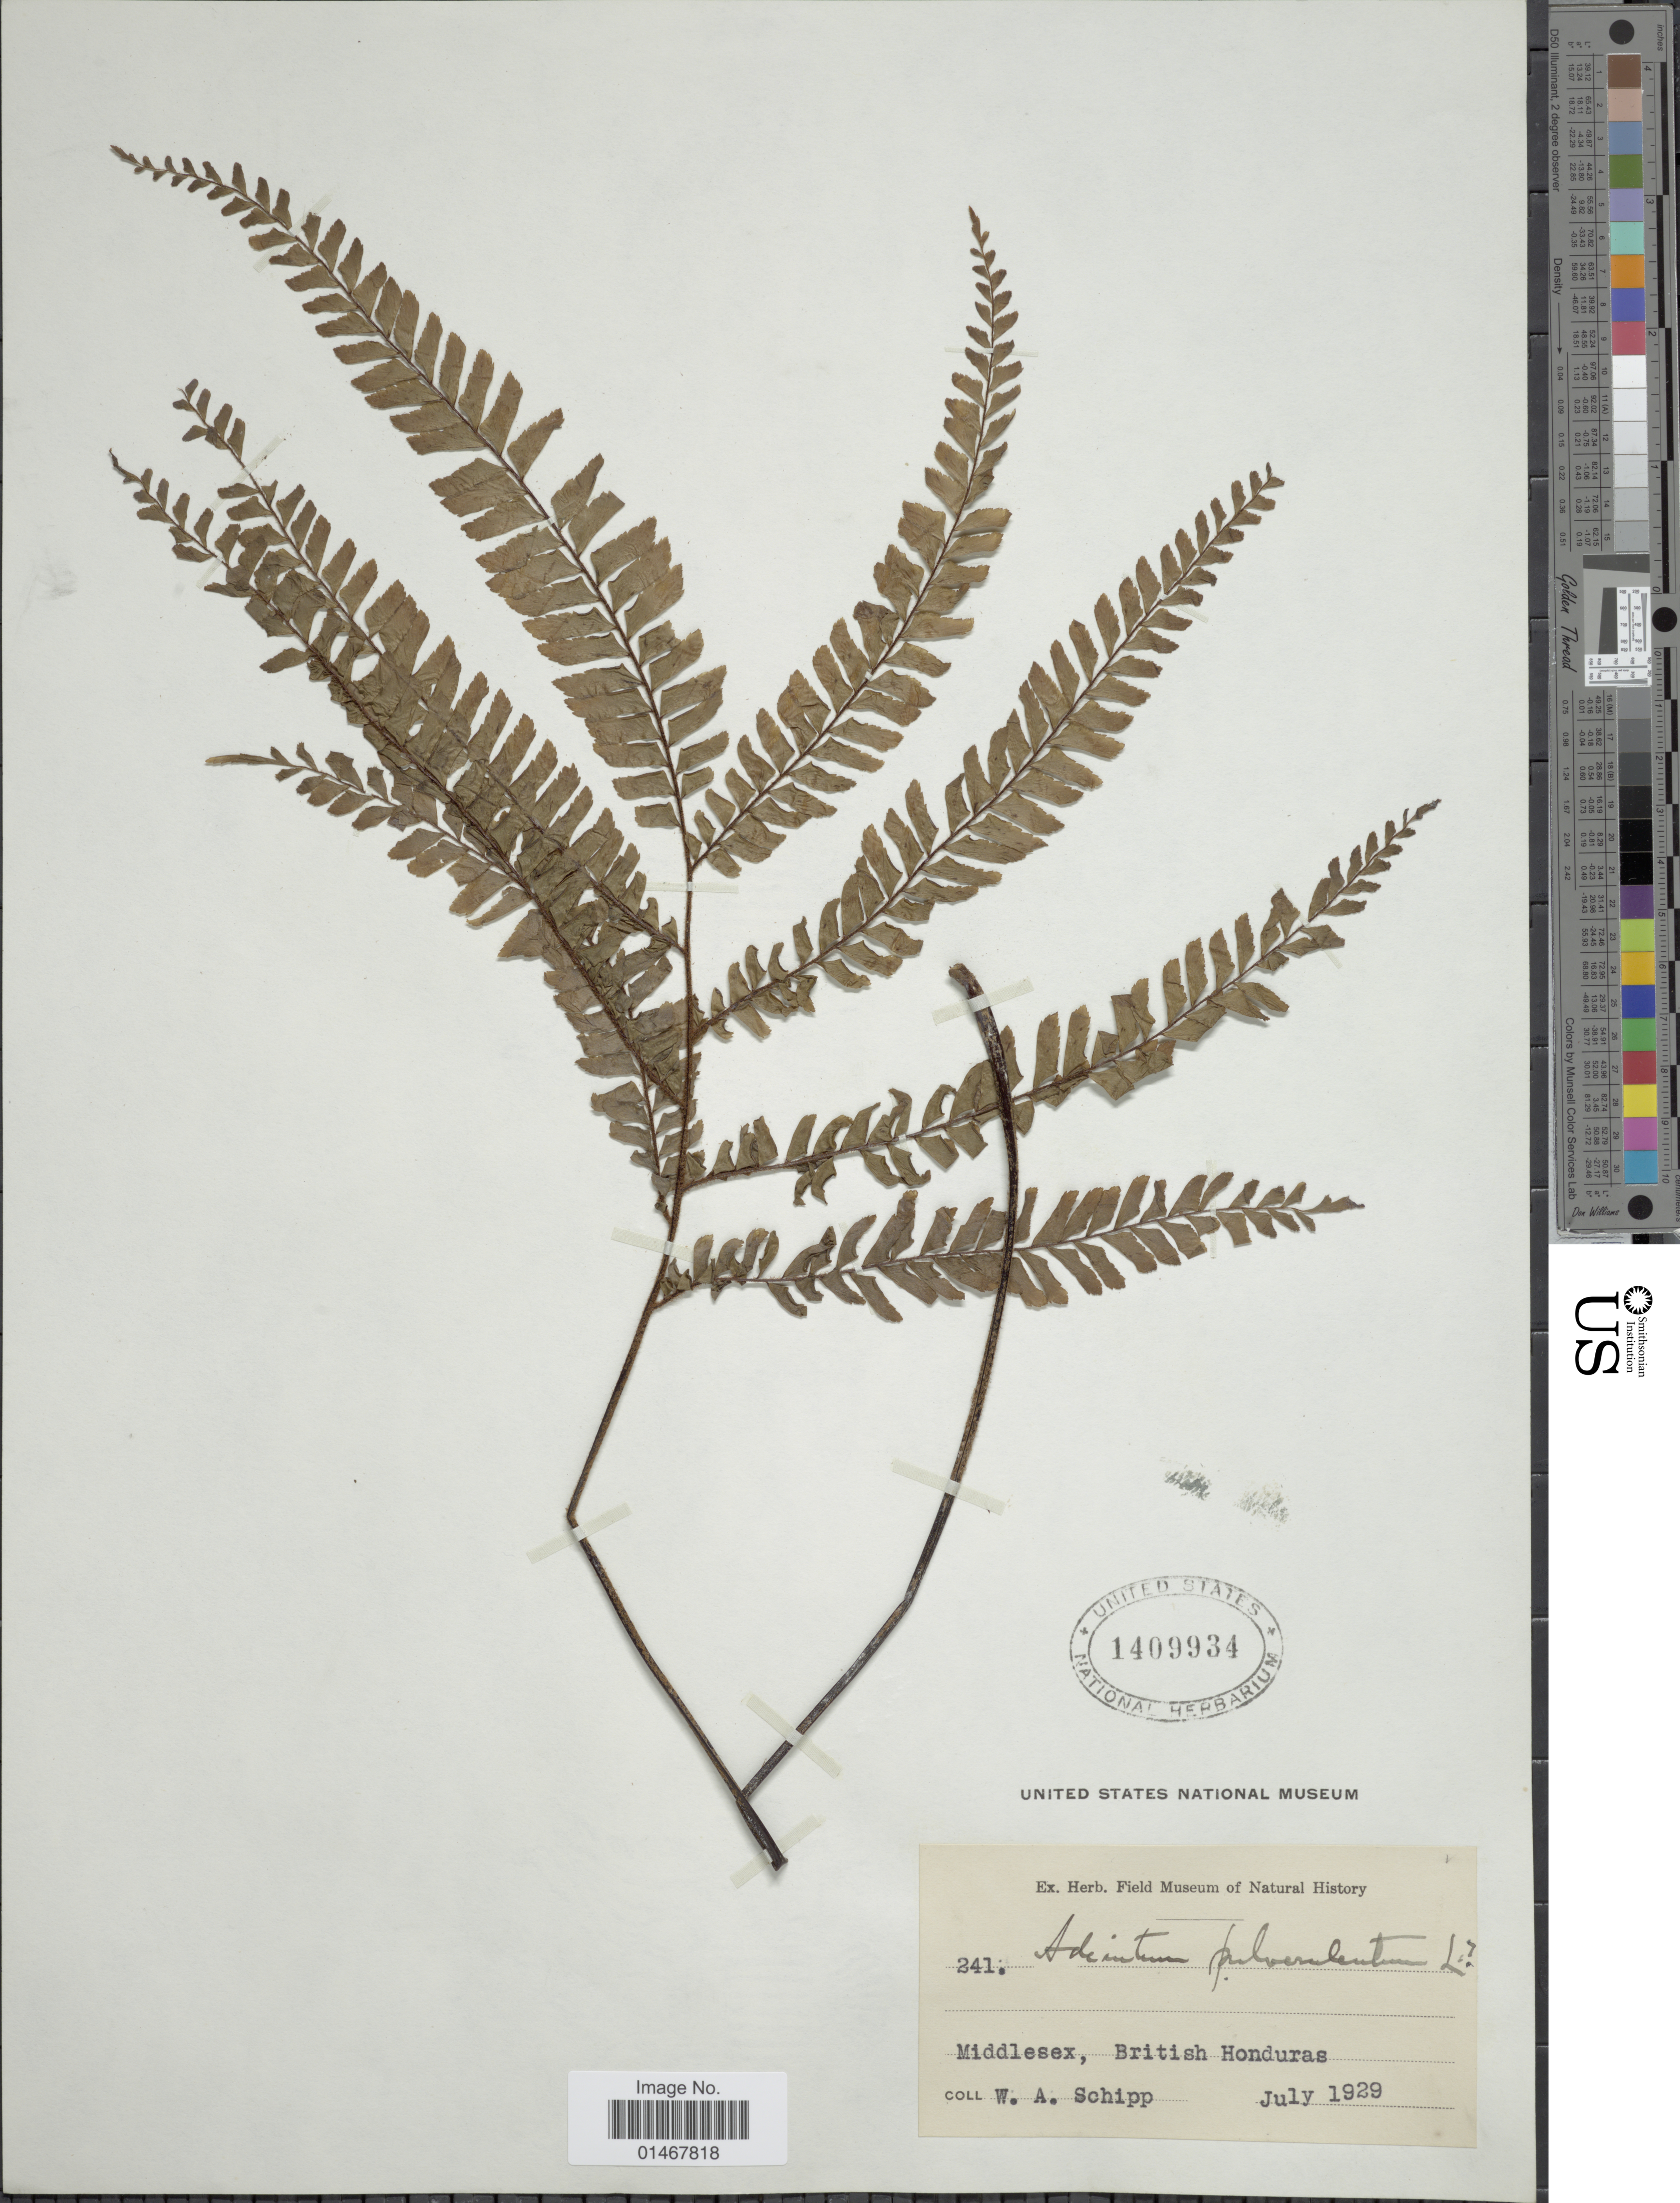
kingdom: Plantae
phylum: Tracheophyta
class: Polypodiopsida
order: Polypodiales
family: Pteridaceae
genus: Adiantum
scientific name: Adiantum pulverulentum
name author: L.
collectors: W. Schipp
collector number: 241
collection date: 1929-07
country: Belize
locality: Middlesex, British Honduras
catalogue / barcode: US 1409934